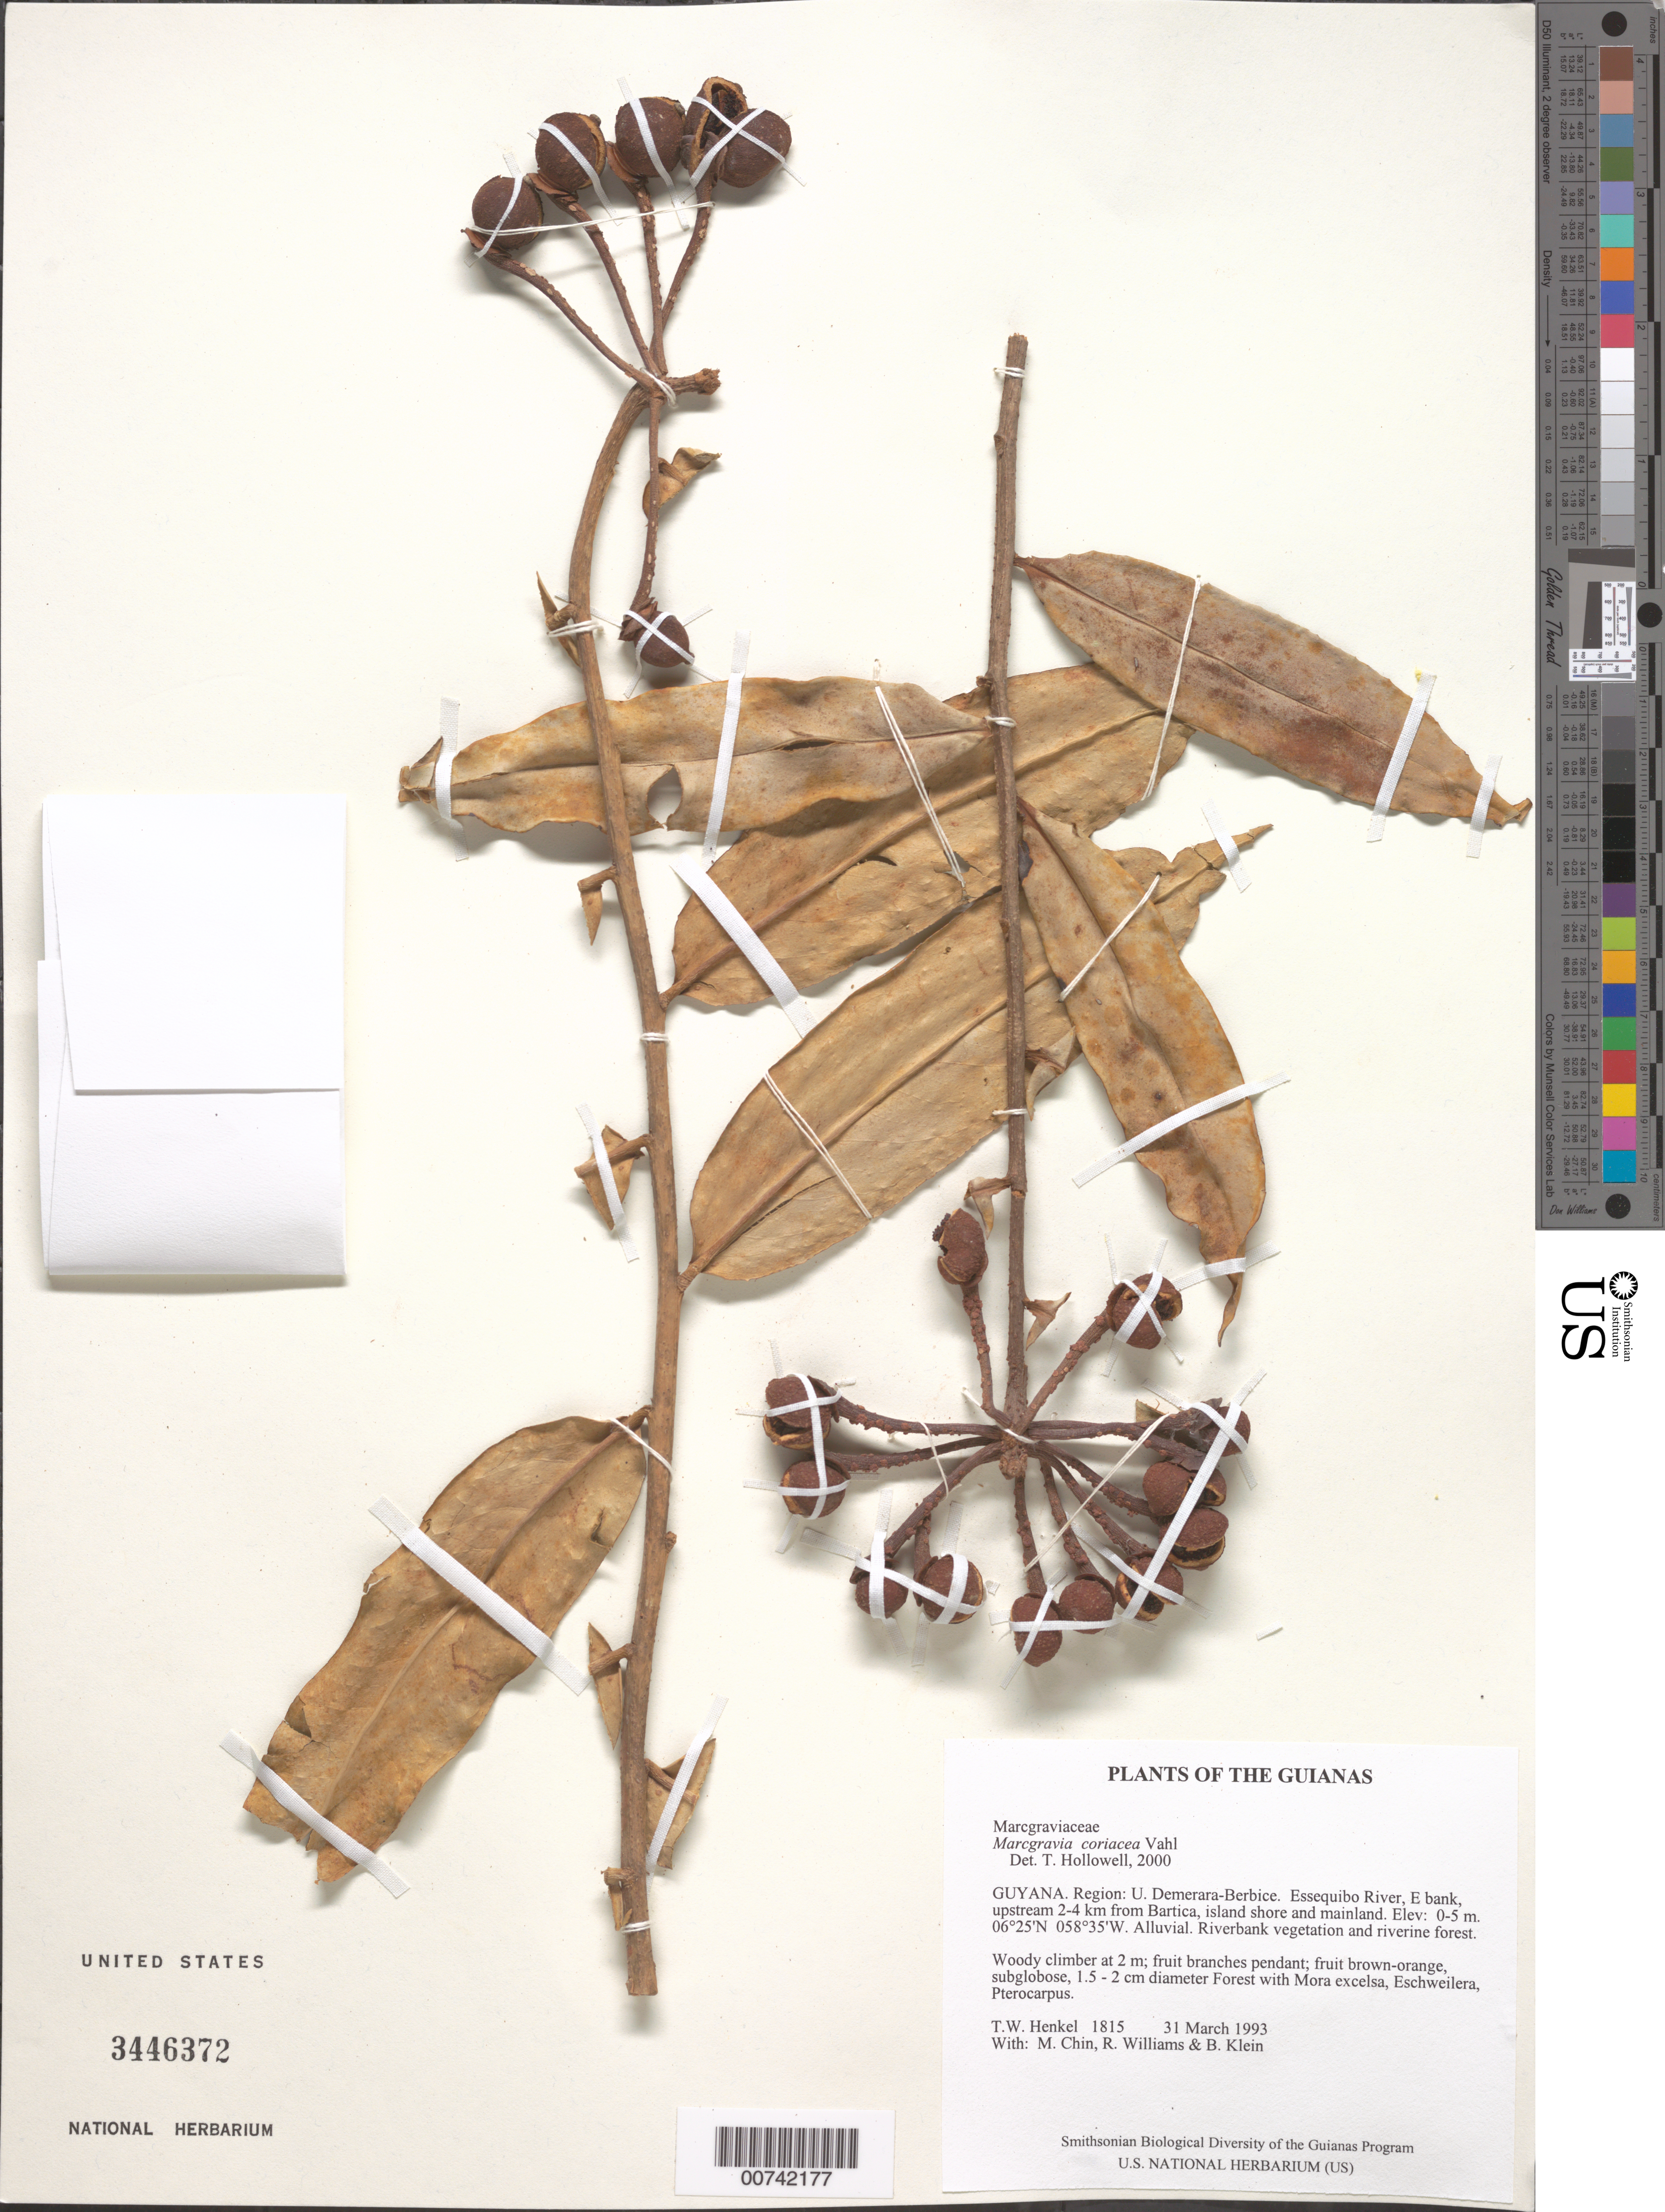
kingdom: Plantae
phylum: Tracheophyta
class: Magnoliopsida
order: Ericales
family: Marcgraviaceae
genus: Marcgravia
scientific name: Marcgravia coriacea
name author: Vahl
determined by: Hollowell, T. H., (BOT), Smithsonian Institution - National Museum of Natural History (UNITED STATES)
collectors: T. Henkel, M. Chin, R. Williams & B. Klein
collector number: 1815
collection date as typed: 31 March 1993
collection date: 1993-03-31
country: Guyana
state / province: U. Demerara-Berbice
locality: Essequibo River, E bank, upstream 2-4 km from Bartica, island shore and mainland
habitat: Alluvial. Riverbank vegetation and riverine forest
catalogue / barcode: US 3446372